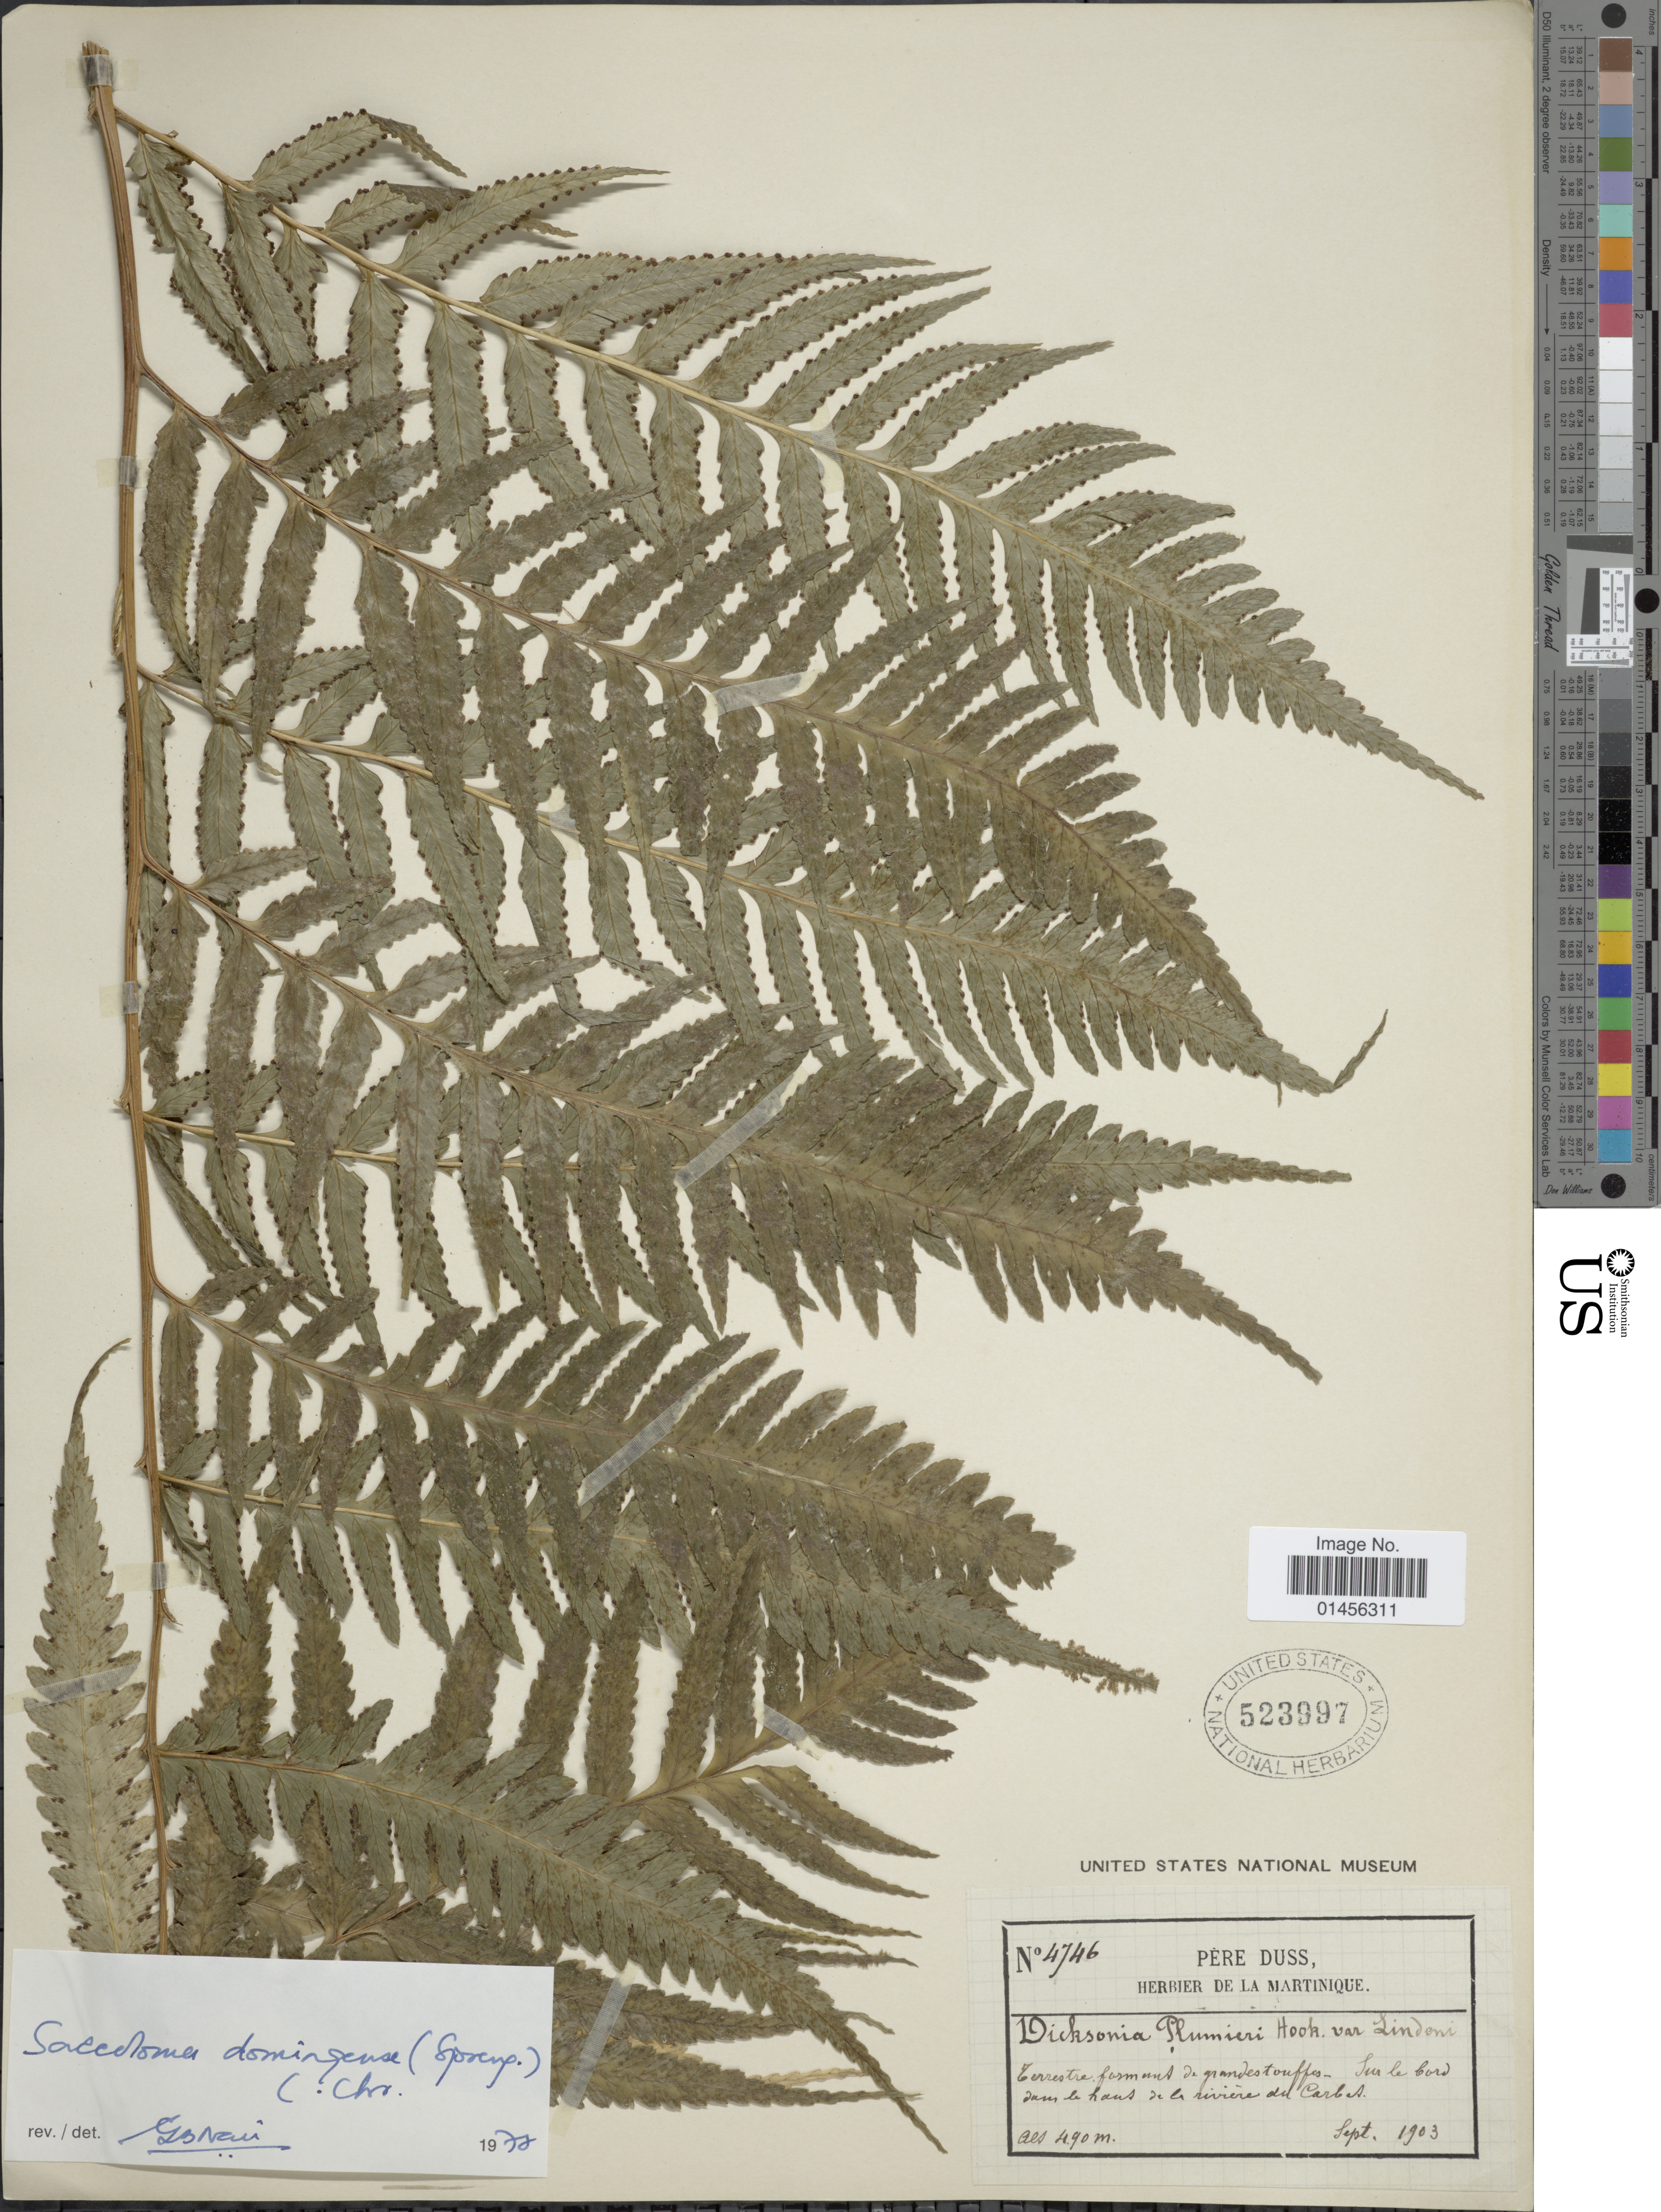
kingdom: Plantae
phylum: Tracheophyta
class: Polypodiopsida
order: Polypodiales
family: Saccolomataceae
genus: Saccoloma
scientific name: Saccoloma domingense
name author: (Spreng.) C. Chr.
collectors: Père Duss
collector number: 4746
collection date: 1903-09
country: Martinique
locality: Terrestre formant de grandes touffes - Sur le bord dans le haut de la riviere du Carbet.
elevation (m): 490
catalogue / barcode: US 523997